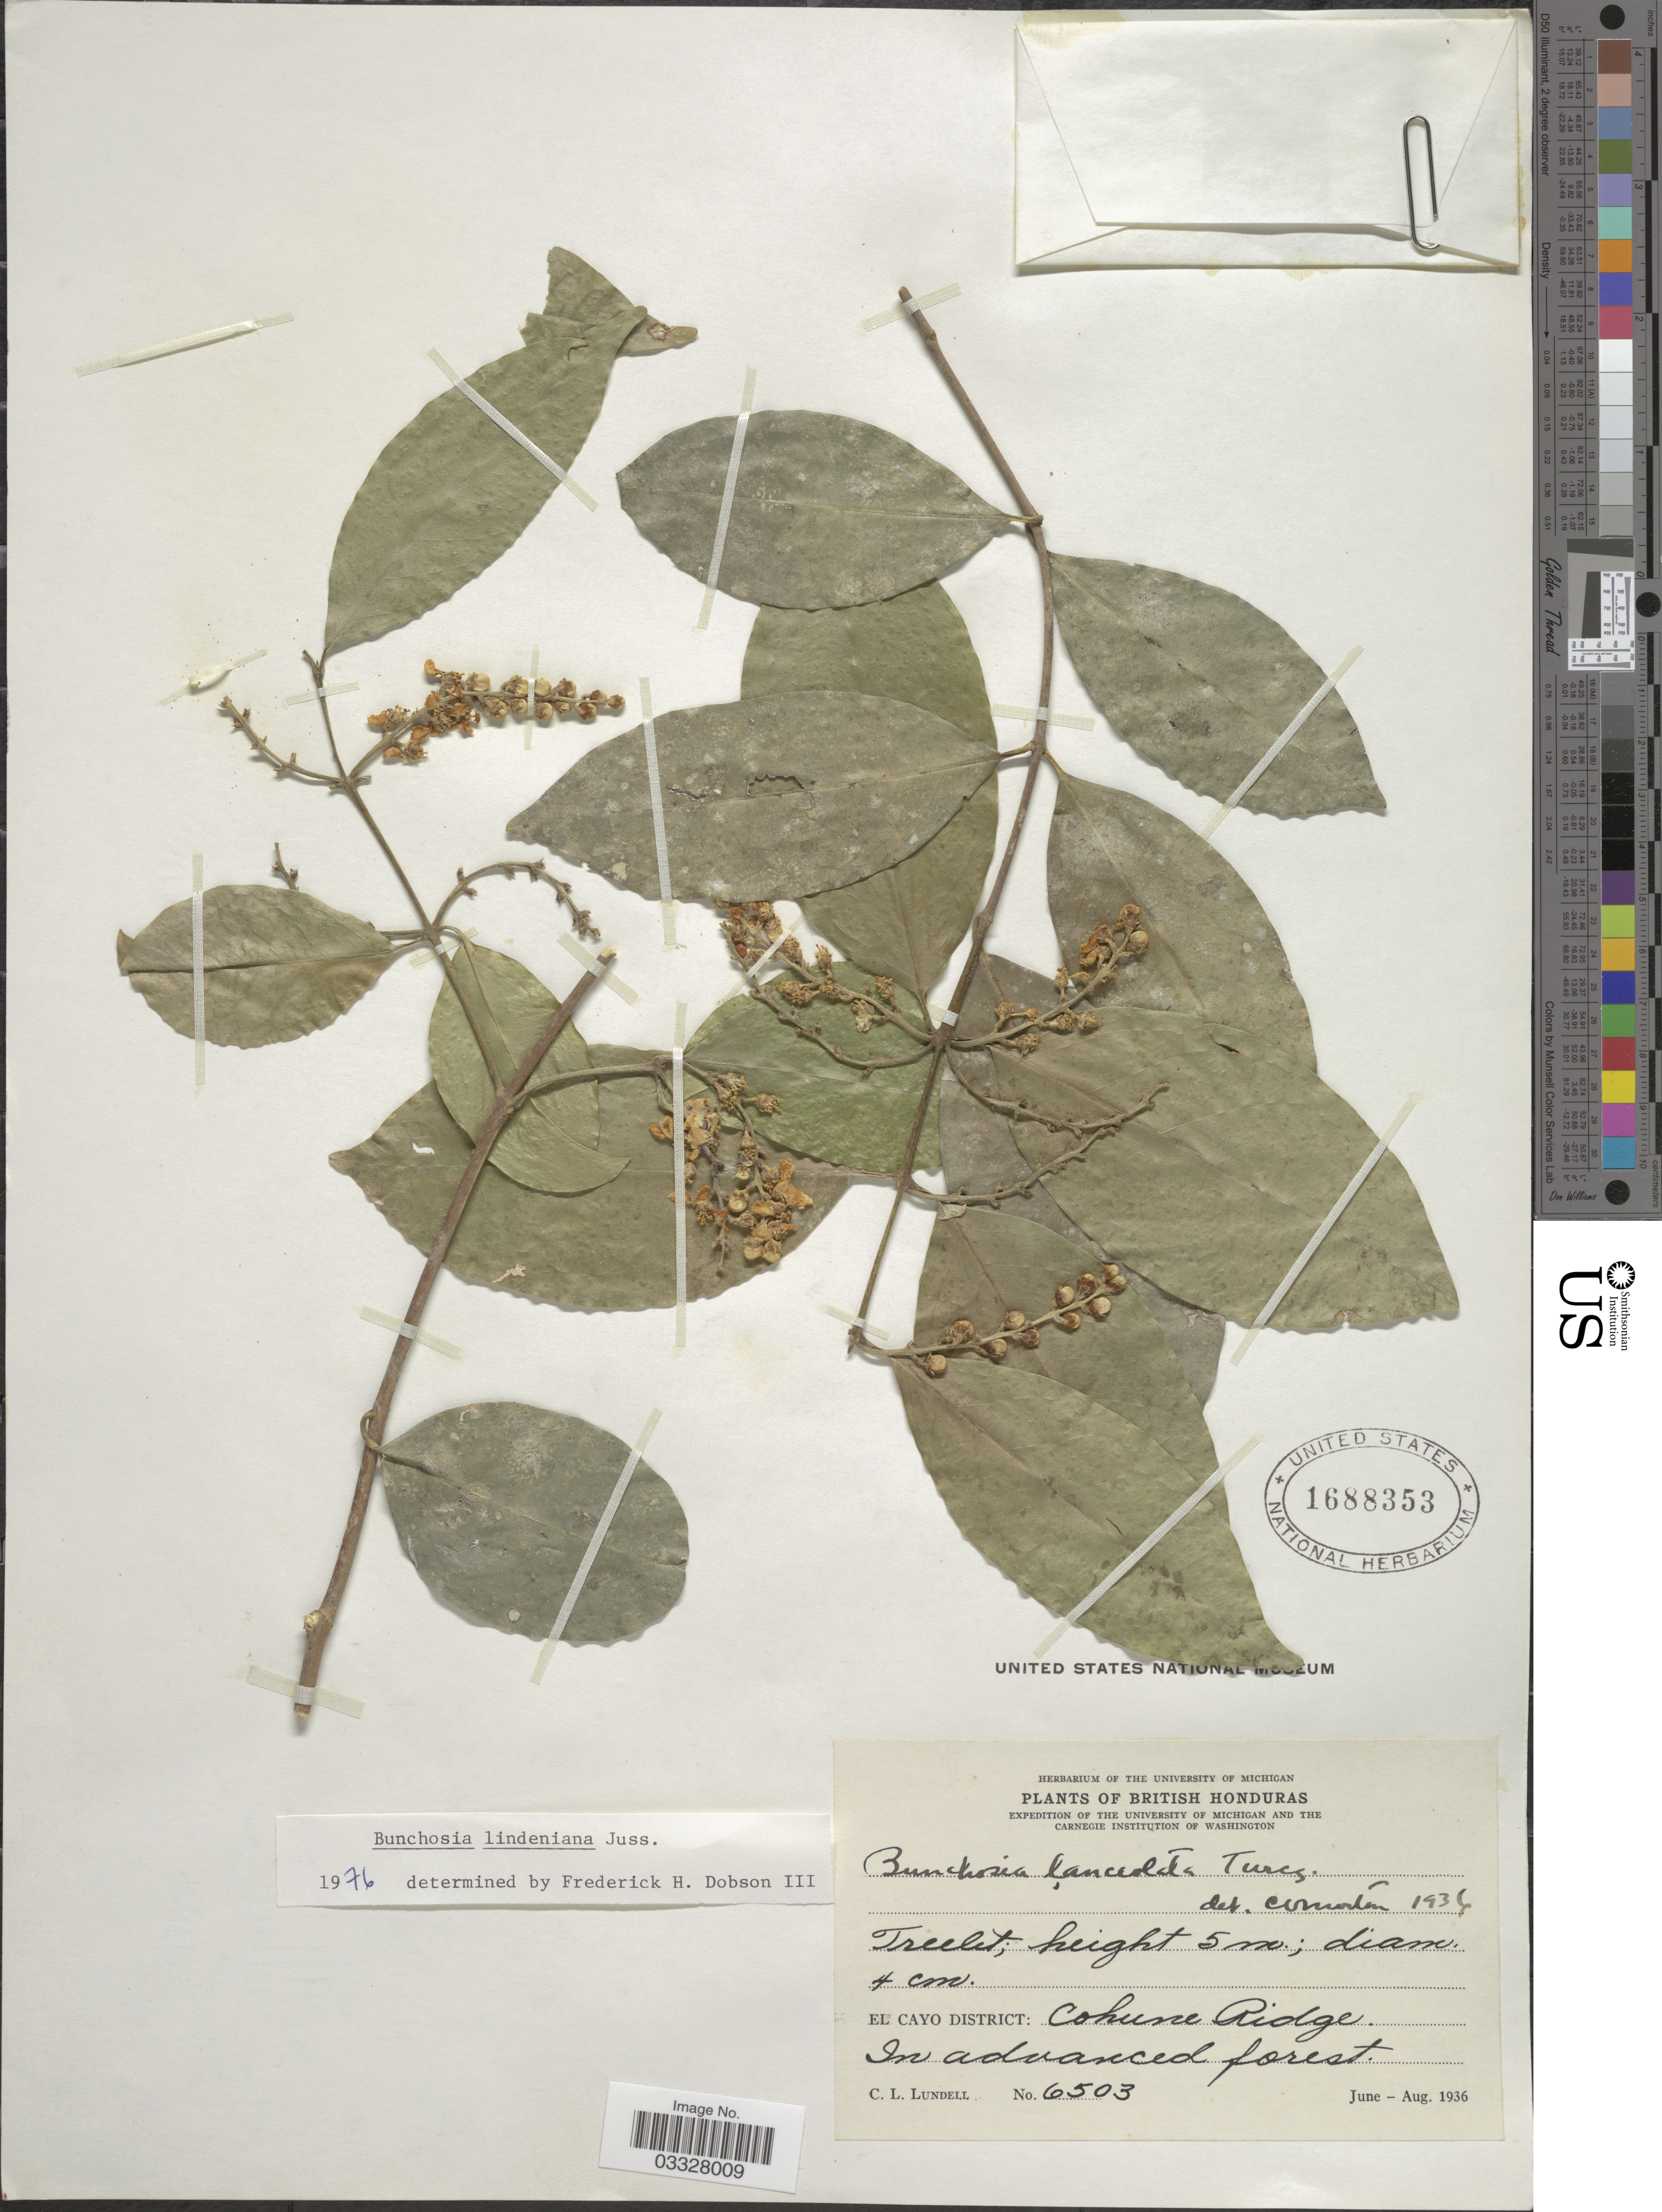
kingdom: Plantae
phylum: Tracheophyta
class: Magnoliopsida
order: Malpighiales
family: Malpighiaceae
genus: Bunchosia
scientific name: Bunchosia lindeniana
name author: A. Juss.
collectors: C. L. Lundell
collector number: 6503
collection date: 1936-06/1936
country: Belize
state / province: Cayo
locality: El Cayo District: Cohune Ridge.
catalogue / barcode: US 1688353